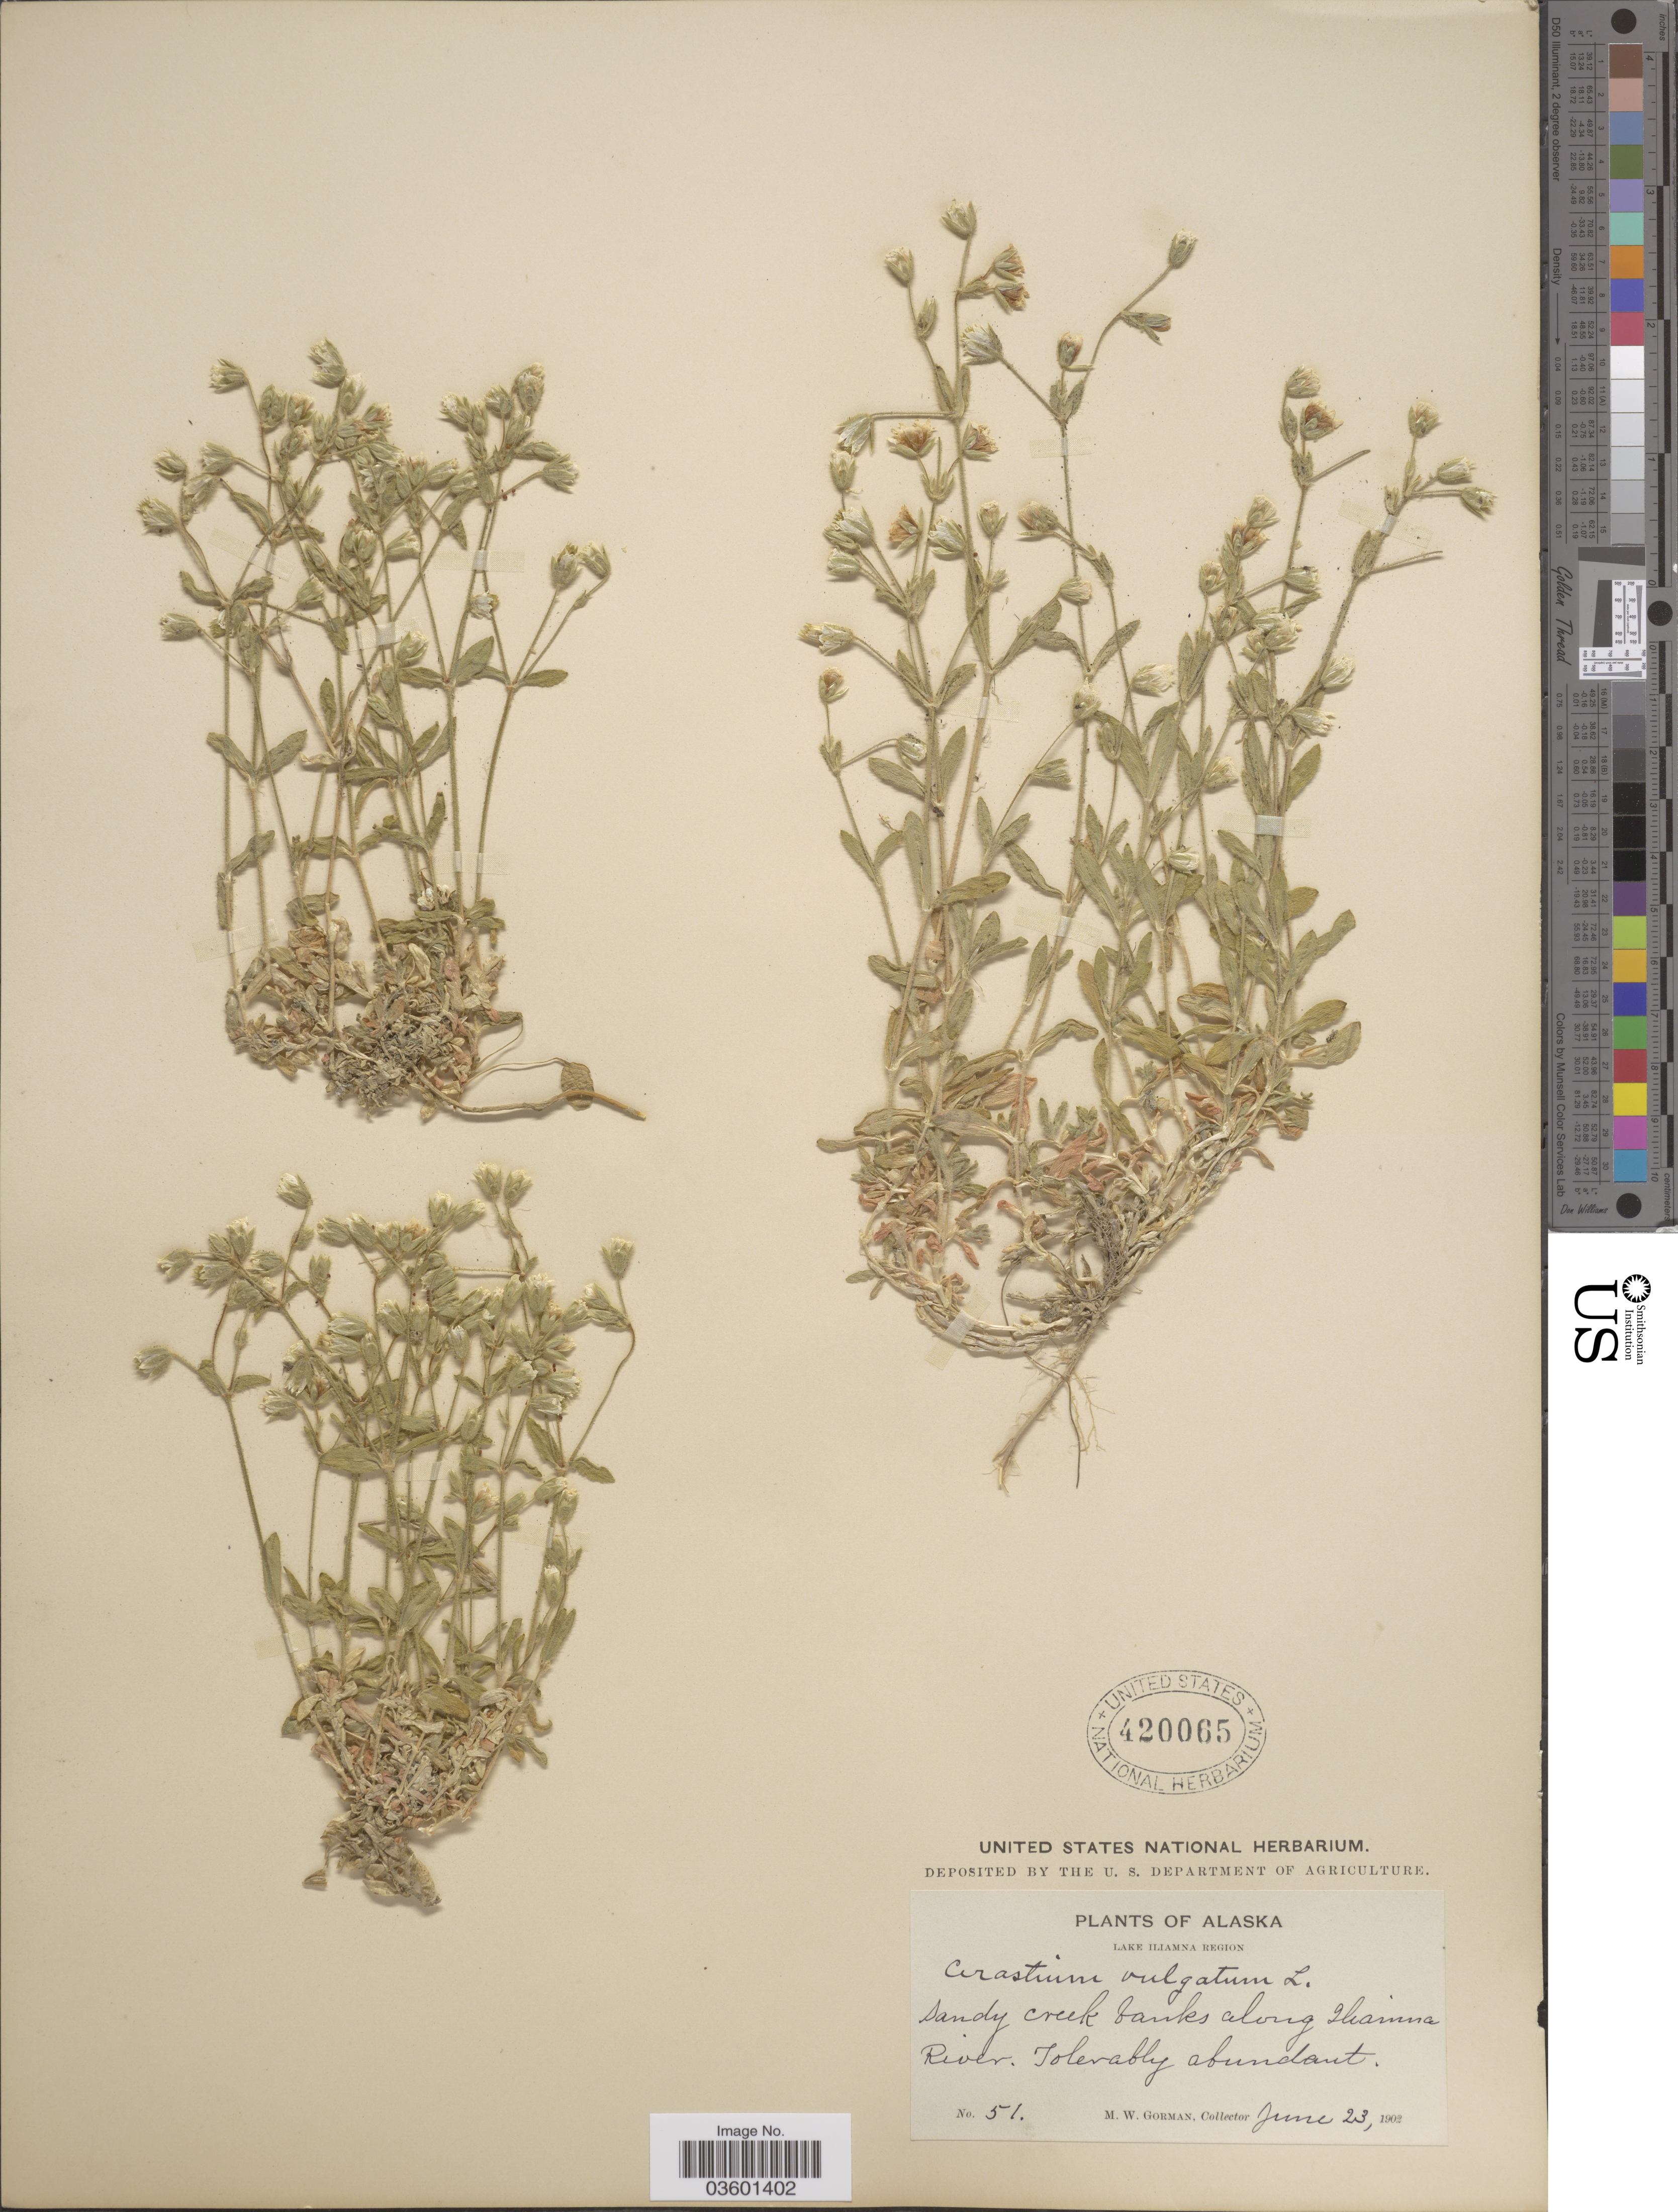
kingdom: Plantae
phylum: Tracheophyta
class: Magnoliopsida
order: Caryophyllales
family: Caryophyllaceae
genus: Cerastium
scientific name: Cerastium beeringianum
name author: Cham. & Schltdl.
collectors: M. W. Gorman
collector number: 51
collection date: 1902-06-23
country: United States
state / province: Alaska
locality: Lake Iliamna Region. Sandy creek banks along Iliamna River.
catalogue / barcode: US 420065